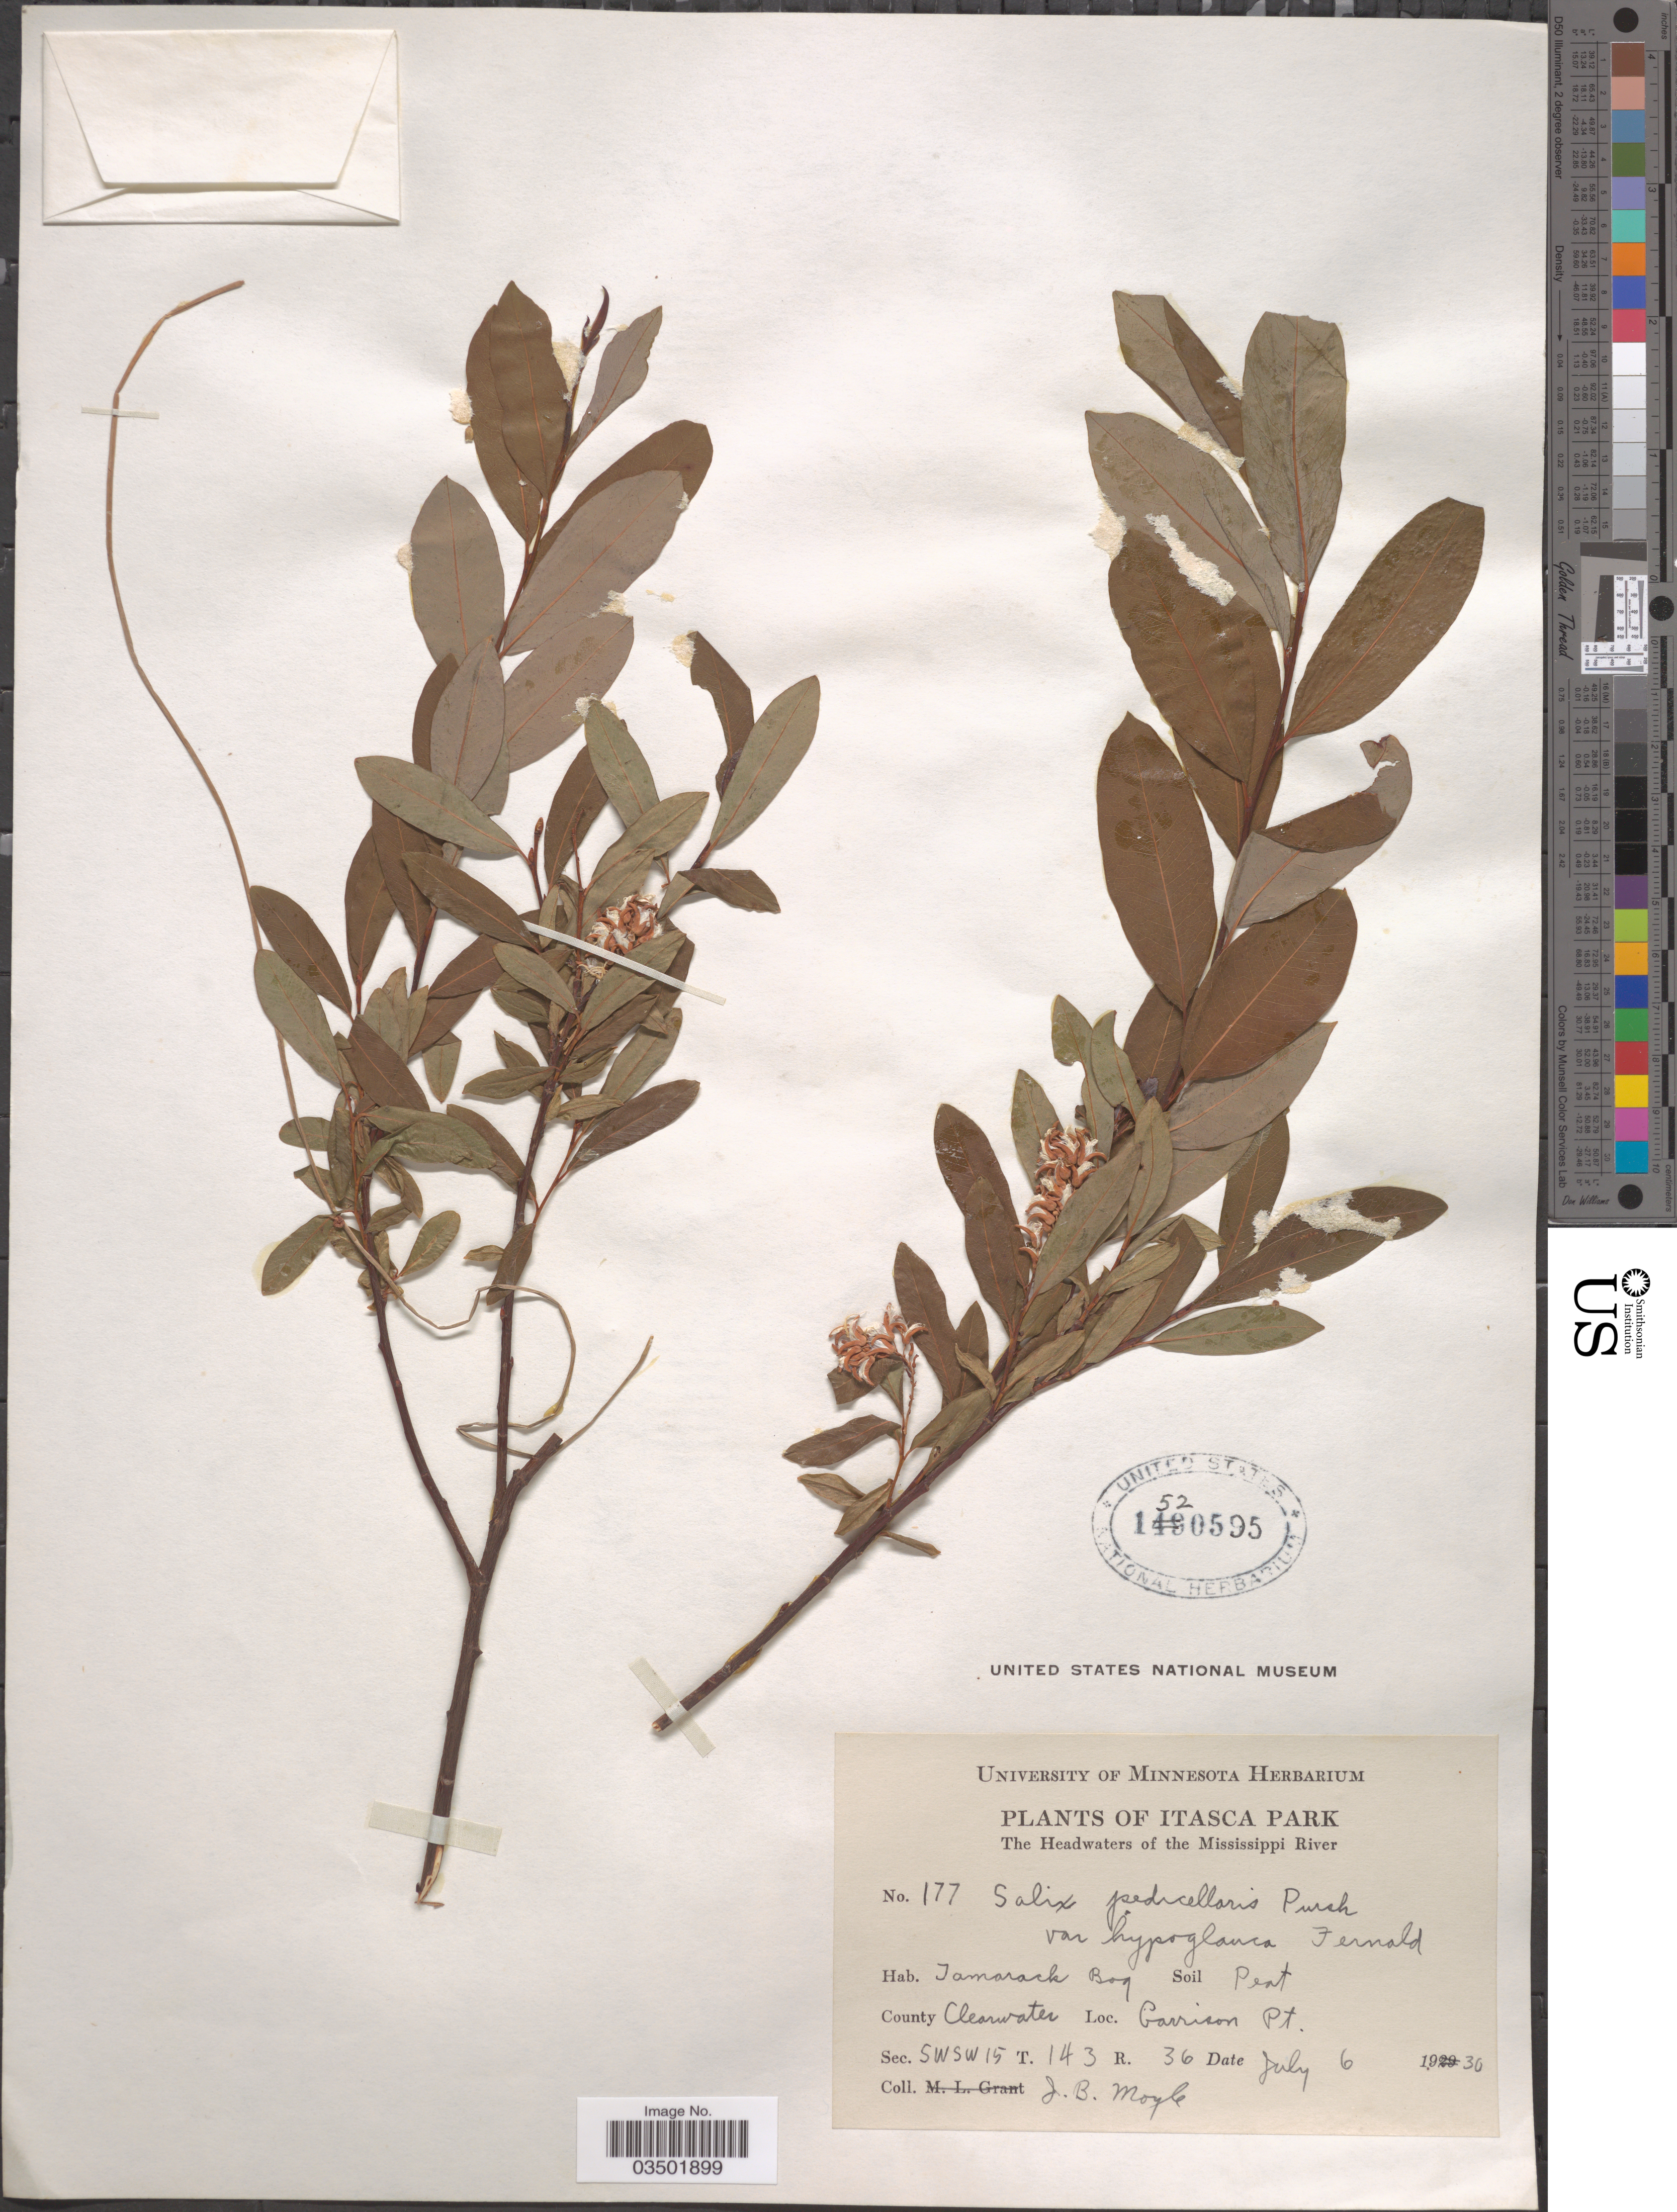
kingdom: Plantae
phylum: Tracheophyta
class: Magnoliopsida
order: Malpighiales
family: Salicaceae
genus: Salix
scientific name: Salix pedicellaris var. hypoglauca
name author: Fernald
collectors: J. Moyle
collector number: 177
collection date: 1930-07-06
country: United States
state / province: Minnesota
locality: Itasca Park. The Headwaters of the Mississippi River. Tamarack Bog. County Clearwater. Garrison Pt. Sec. SWSW15 T.143 R.36.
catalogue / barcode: US 1520595